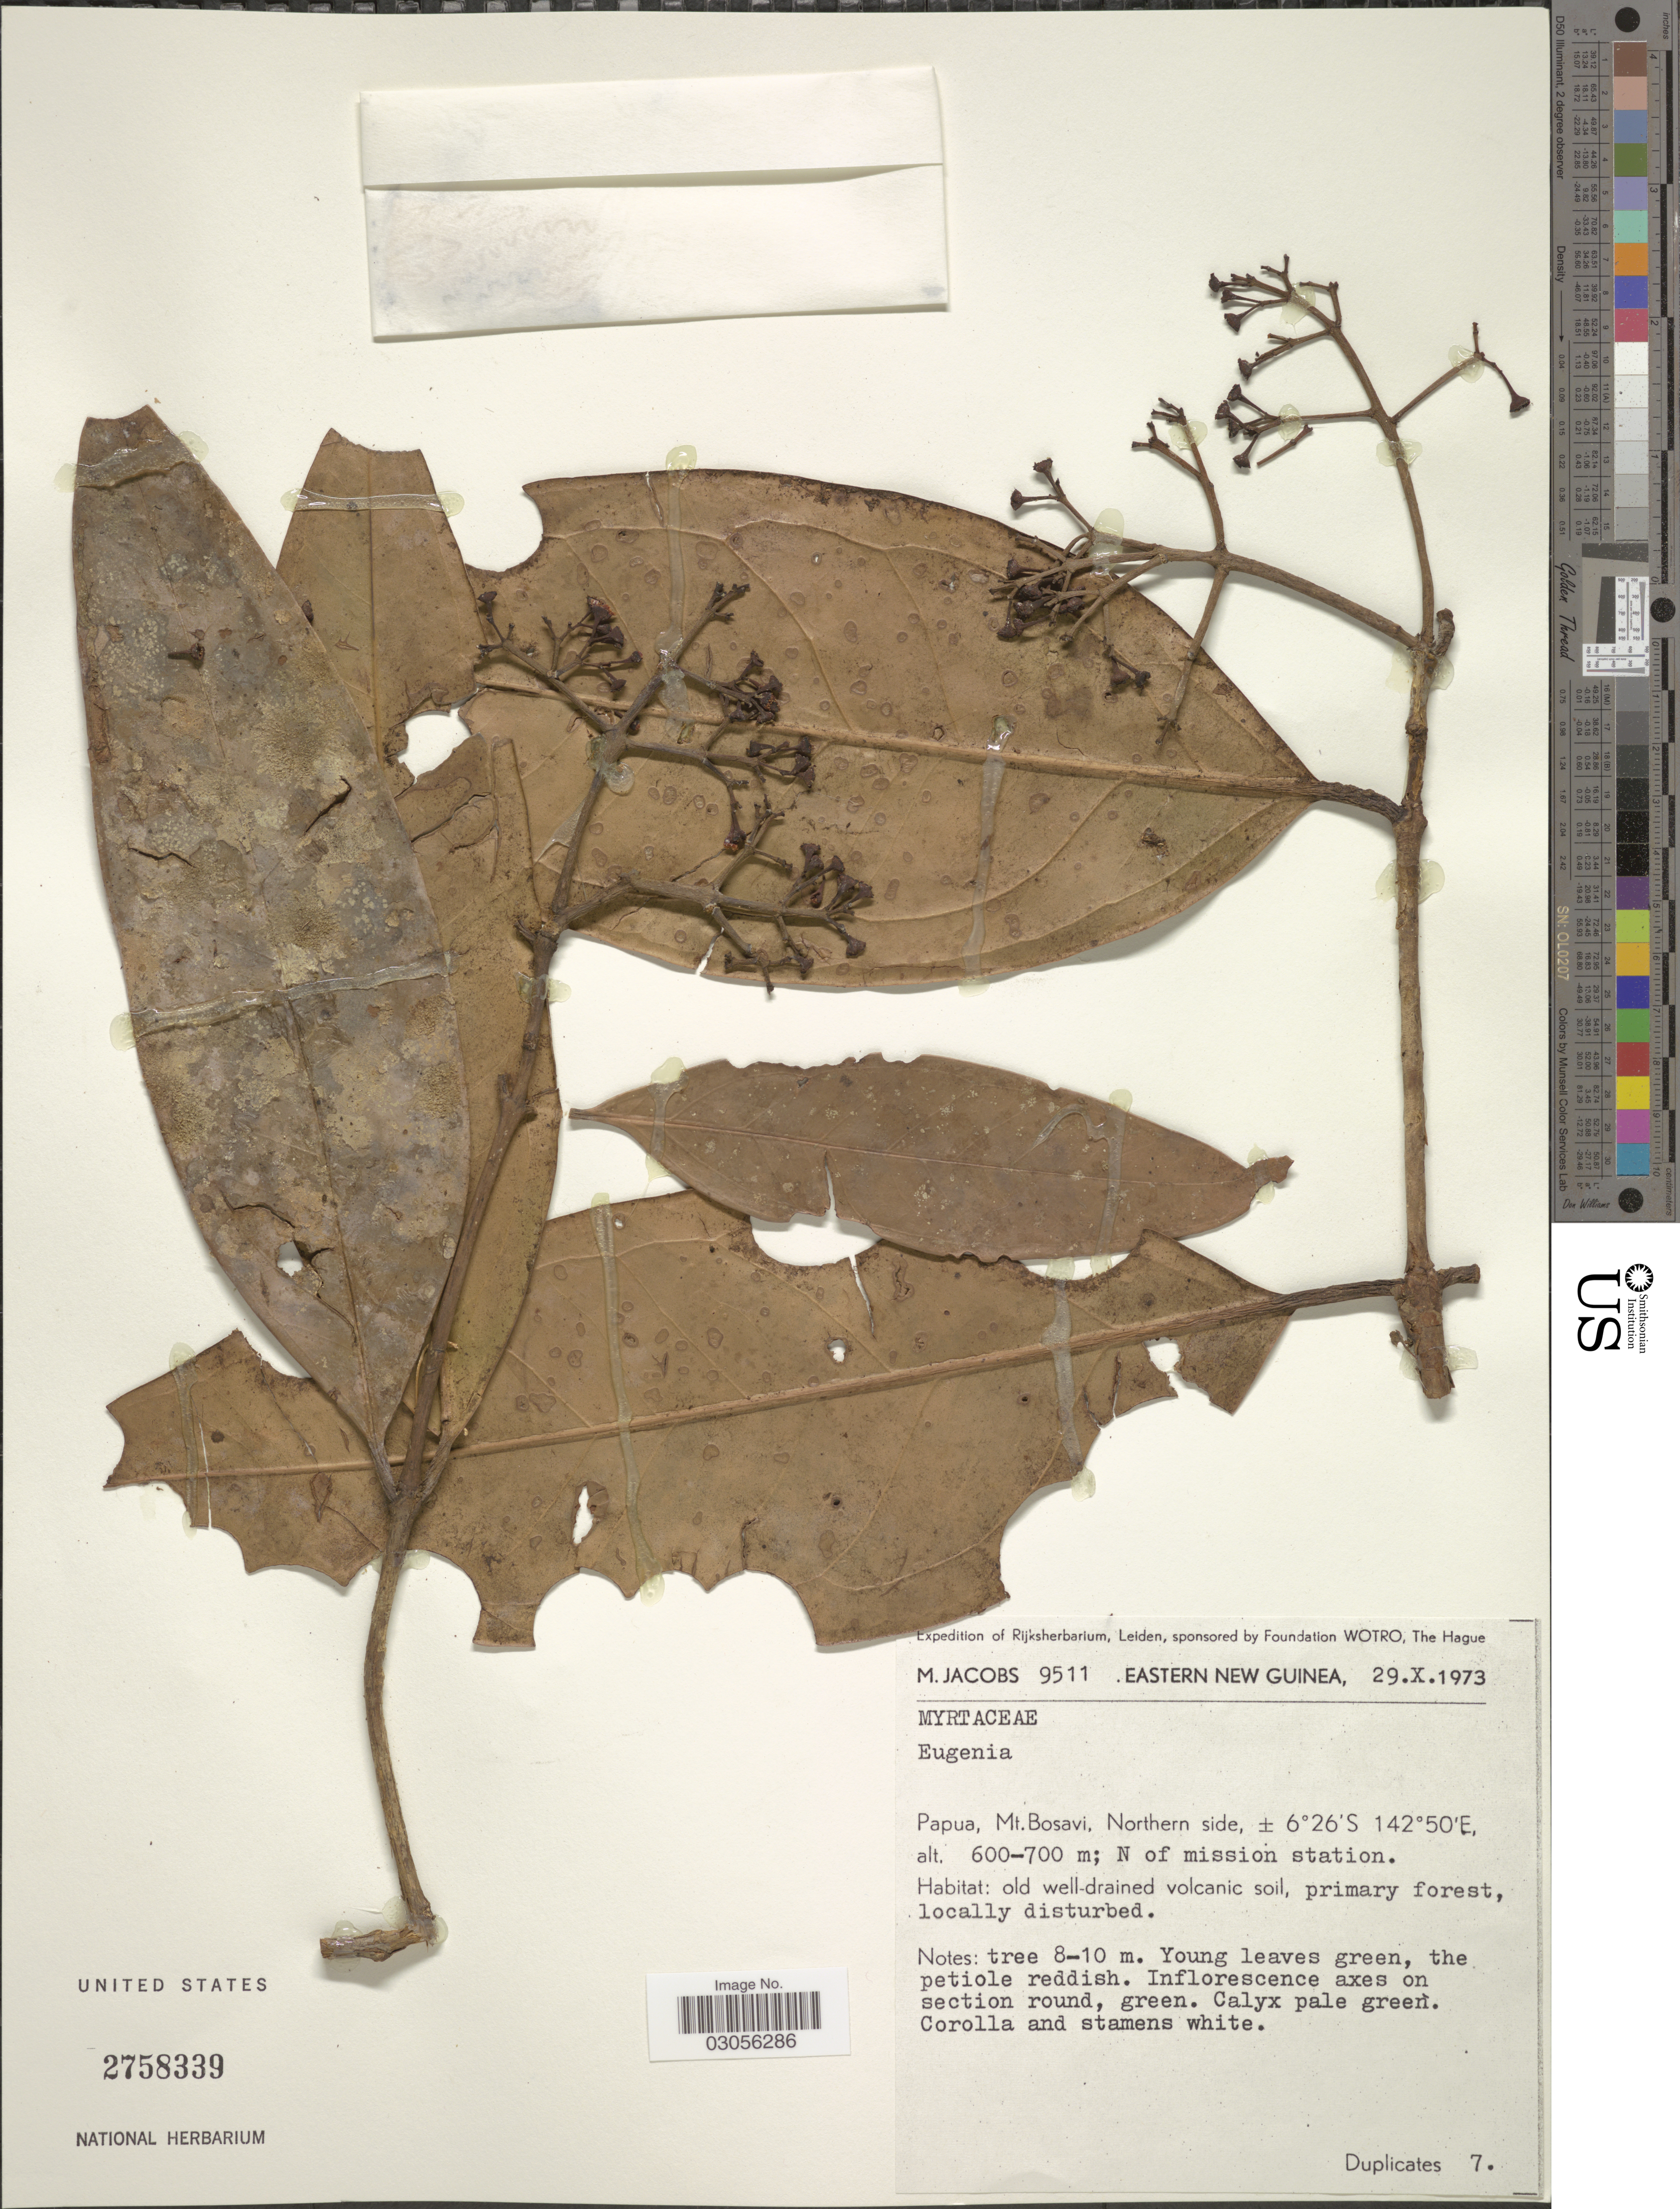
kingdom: Plantae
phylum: Tracheophyta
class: Magnoliopsida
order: Myrtales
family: Myrtaceae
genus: Syzygium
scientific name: Syzygium zhenghei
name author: Craven & Biffin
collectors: M. Jacobs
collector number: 9511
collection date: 1973-10-29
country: Papua New Guinea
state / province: Northern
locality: Eastern New Guinea. Papua, Mt. Bosavi, Northern side. N of mission station.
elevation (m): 600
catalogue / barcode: US 2758339